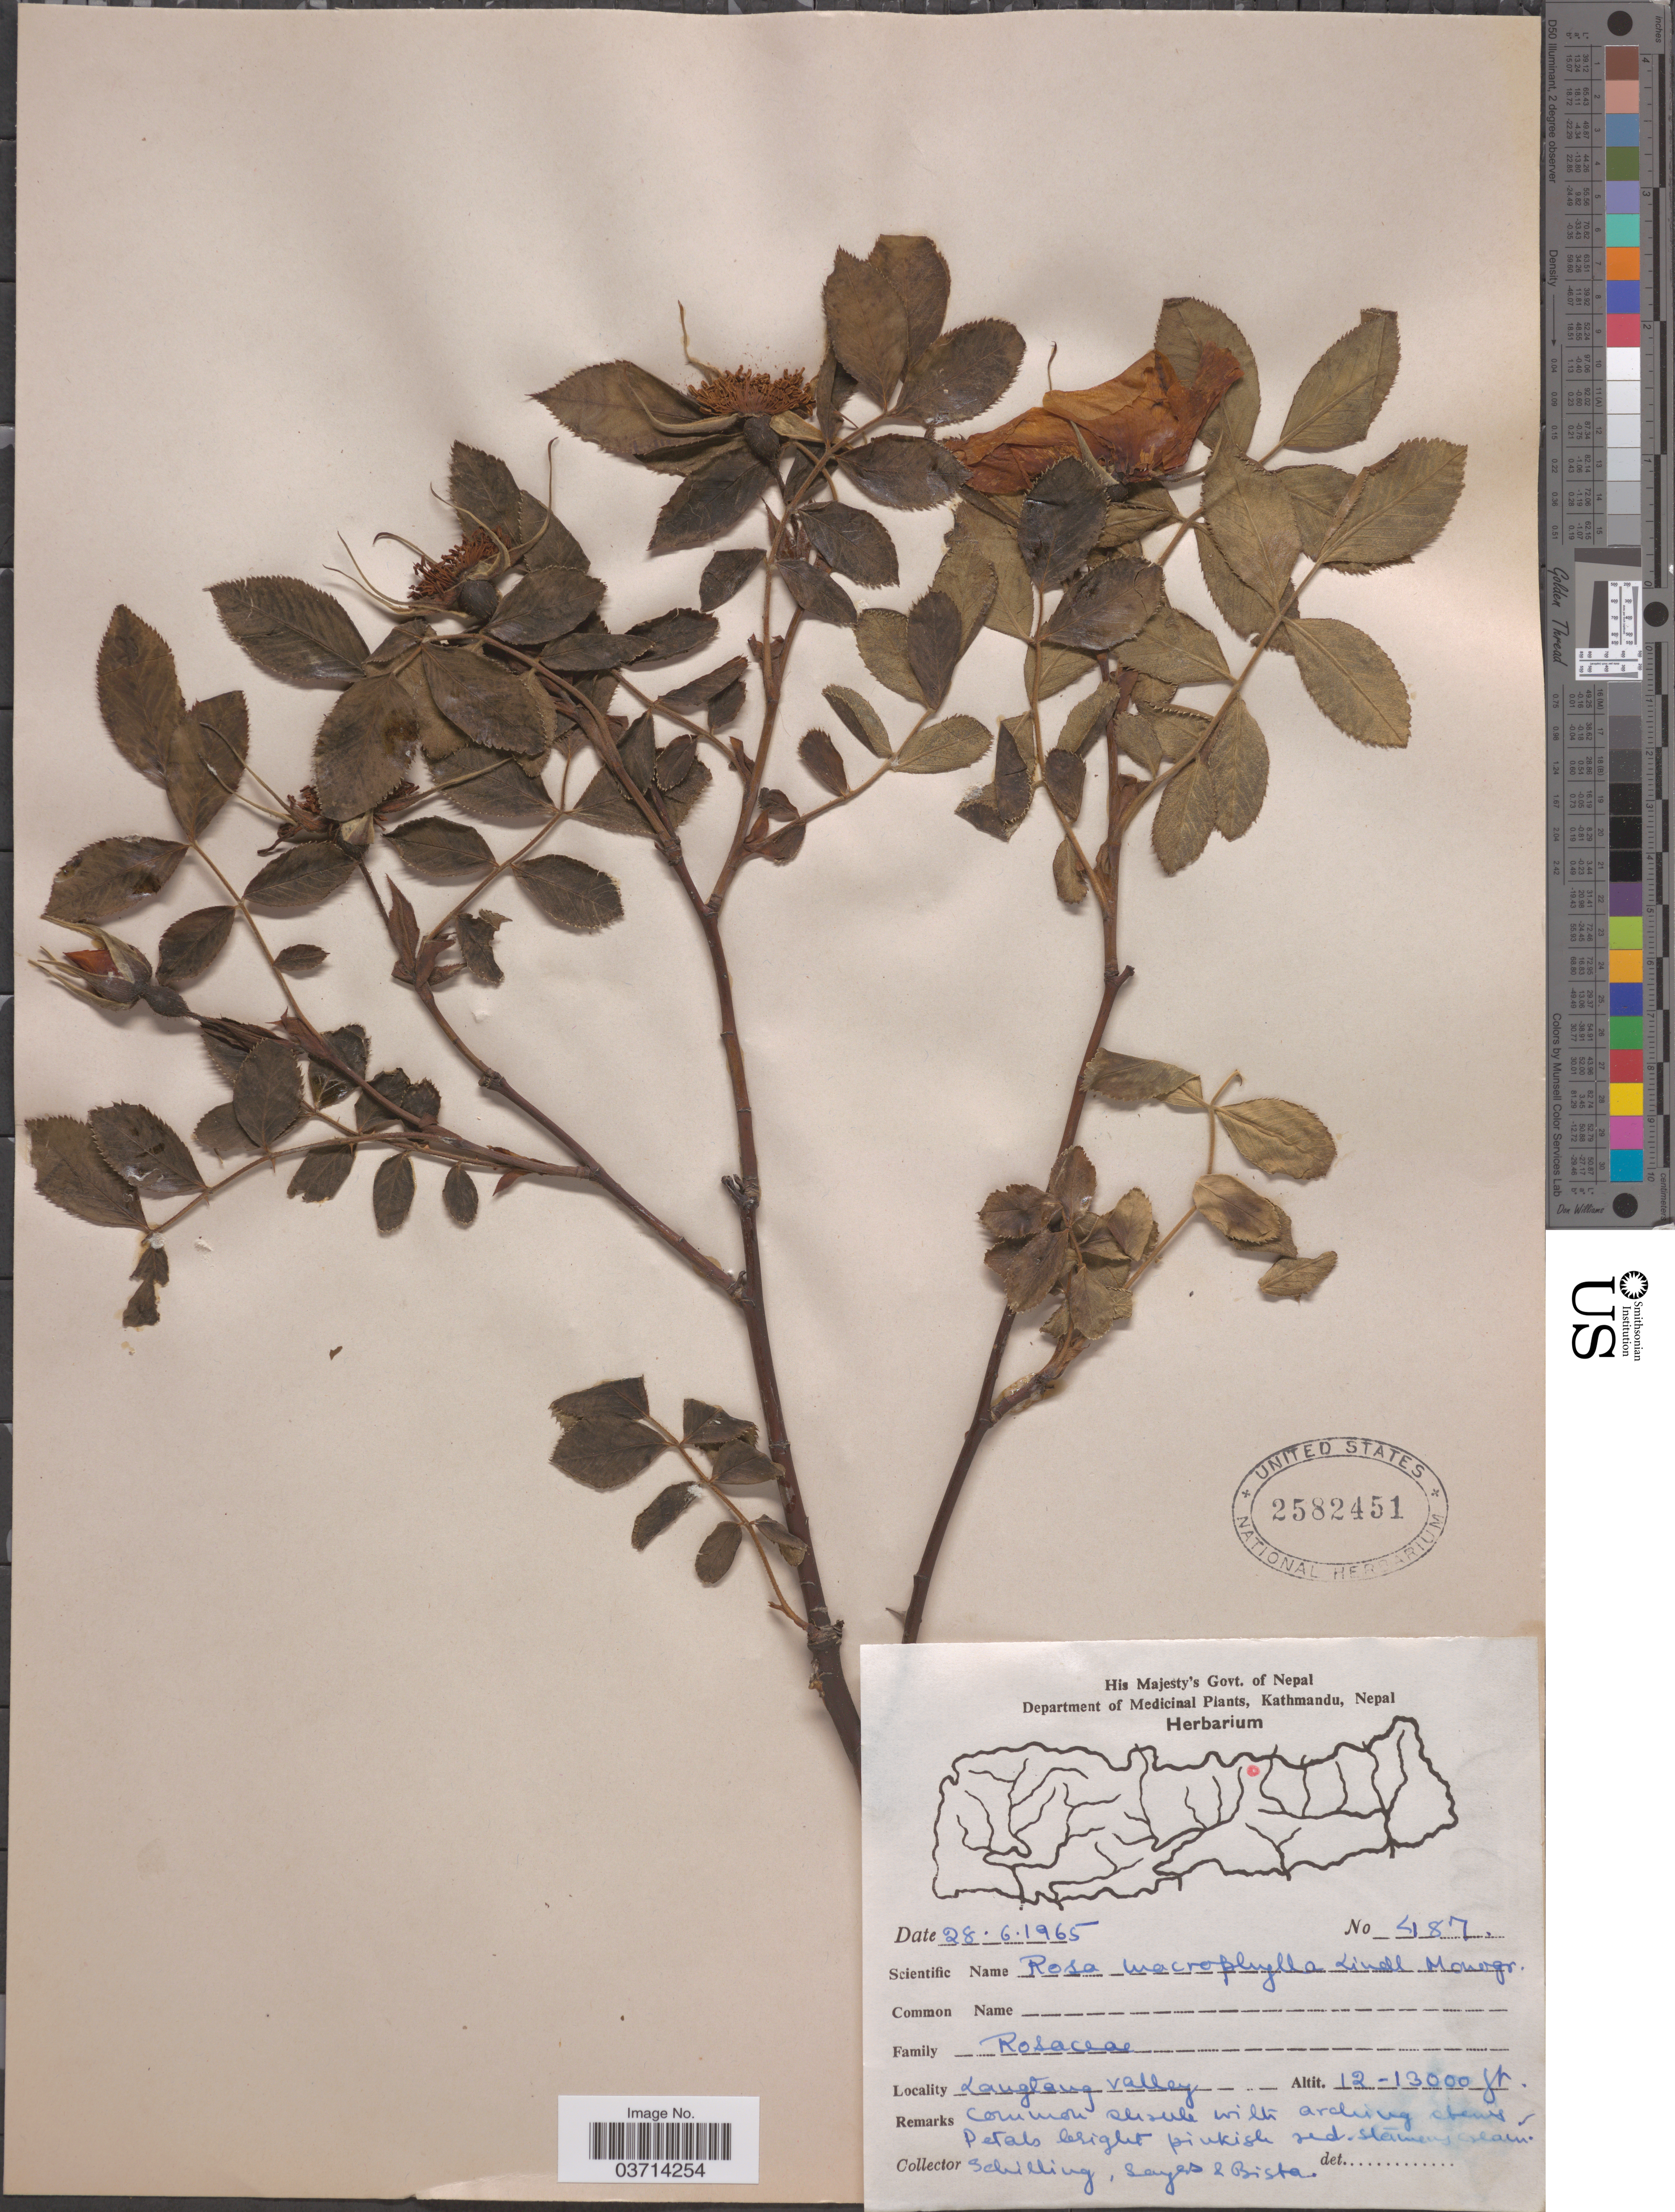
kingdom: Plantae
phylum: Tracheophyta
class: Magnoliopsida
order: Rosales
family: Rosaceae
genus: Rosa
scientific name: Rosa banksiopsis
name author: Baker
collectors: Schilling, --, -. Sayers & -. Bista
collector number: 487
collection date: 1965-06-28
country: Nepal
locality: Langtang Valley.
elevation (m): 3658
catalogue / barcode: US 2582451